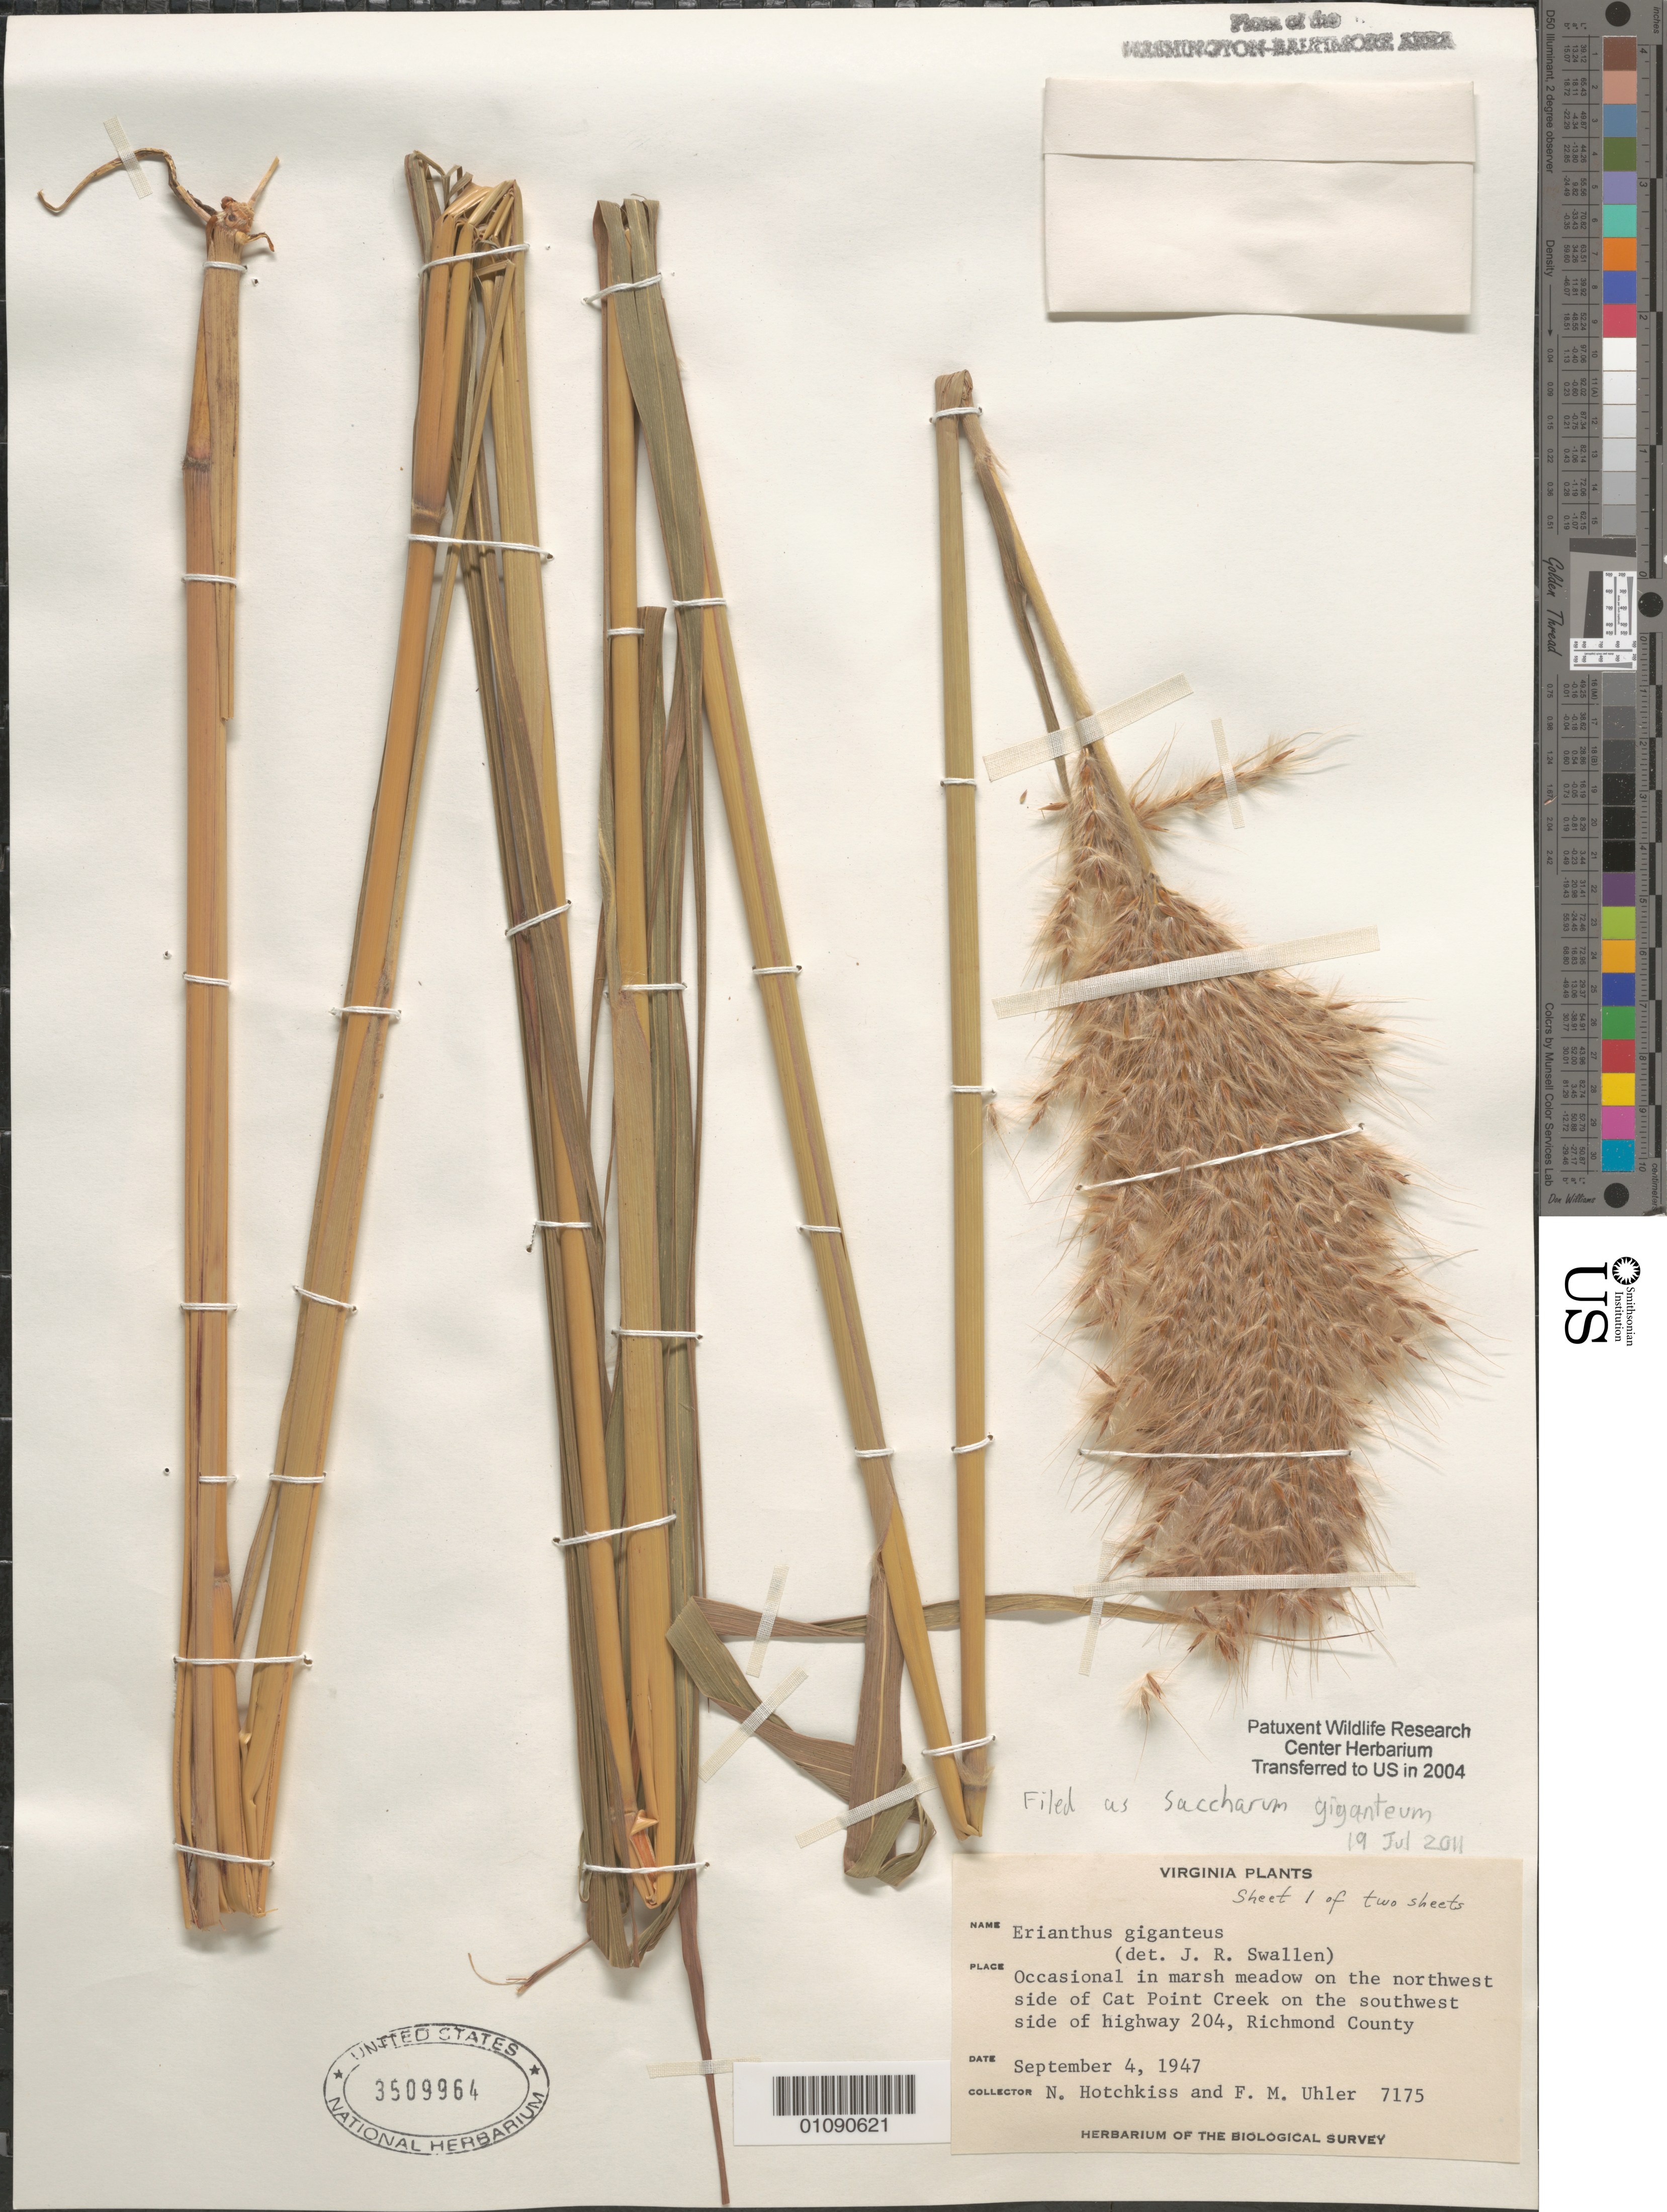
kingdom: Plantae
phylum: Tracheophyta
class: Liliopsida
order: Poales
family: Poaceae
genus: Erianthus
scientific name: Erianthus giganteus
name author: (Walter) P. Beauv.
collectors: N. Hotchkiss & F. M. Uhler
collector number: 7175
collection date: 1947-09-04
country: United States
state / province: Virginia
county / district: Richmond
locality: On the N.W. side of Cat Point Creek on the S.W. side of Hwy. 204.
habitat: Occasional in marsh meadow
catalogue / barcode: US 3509964